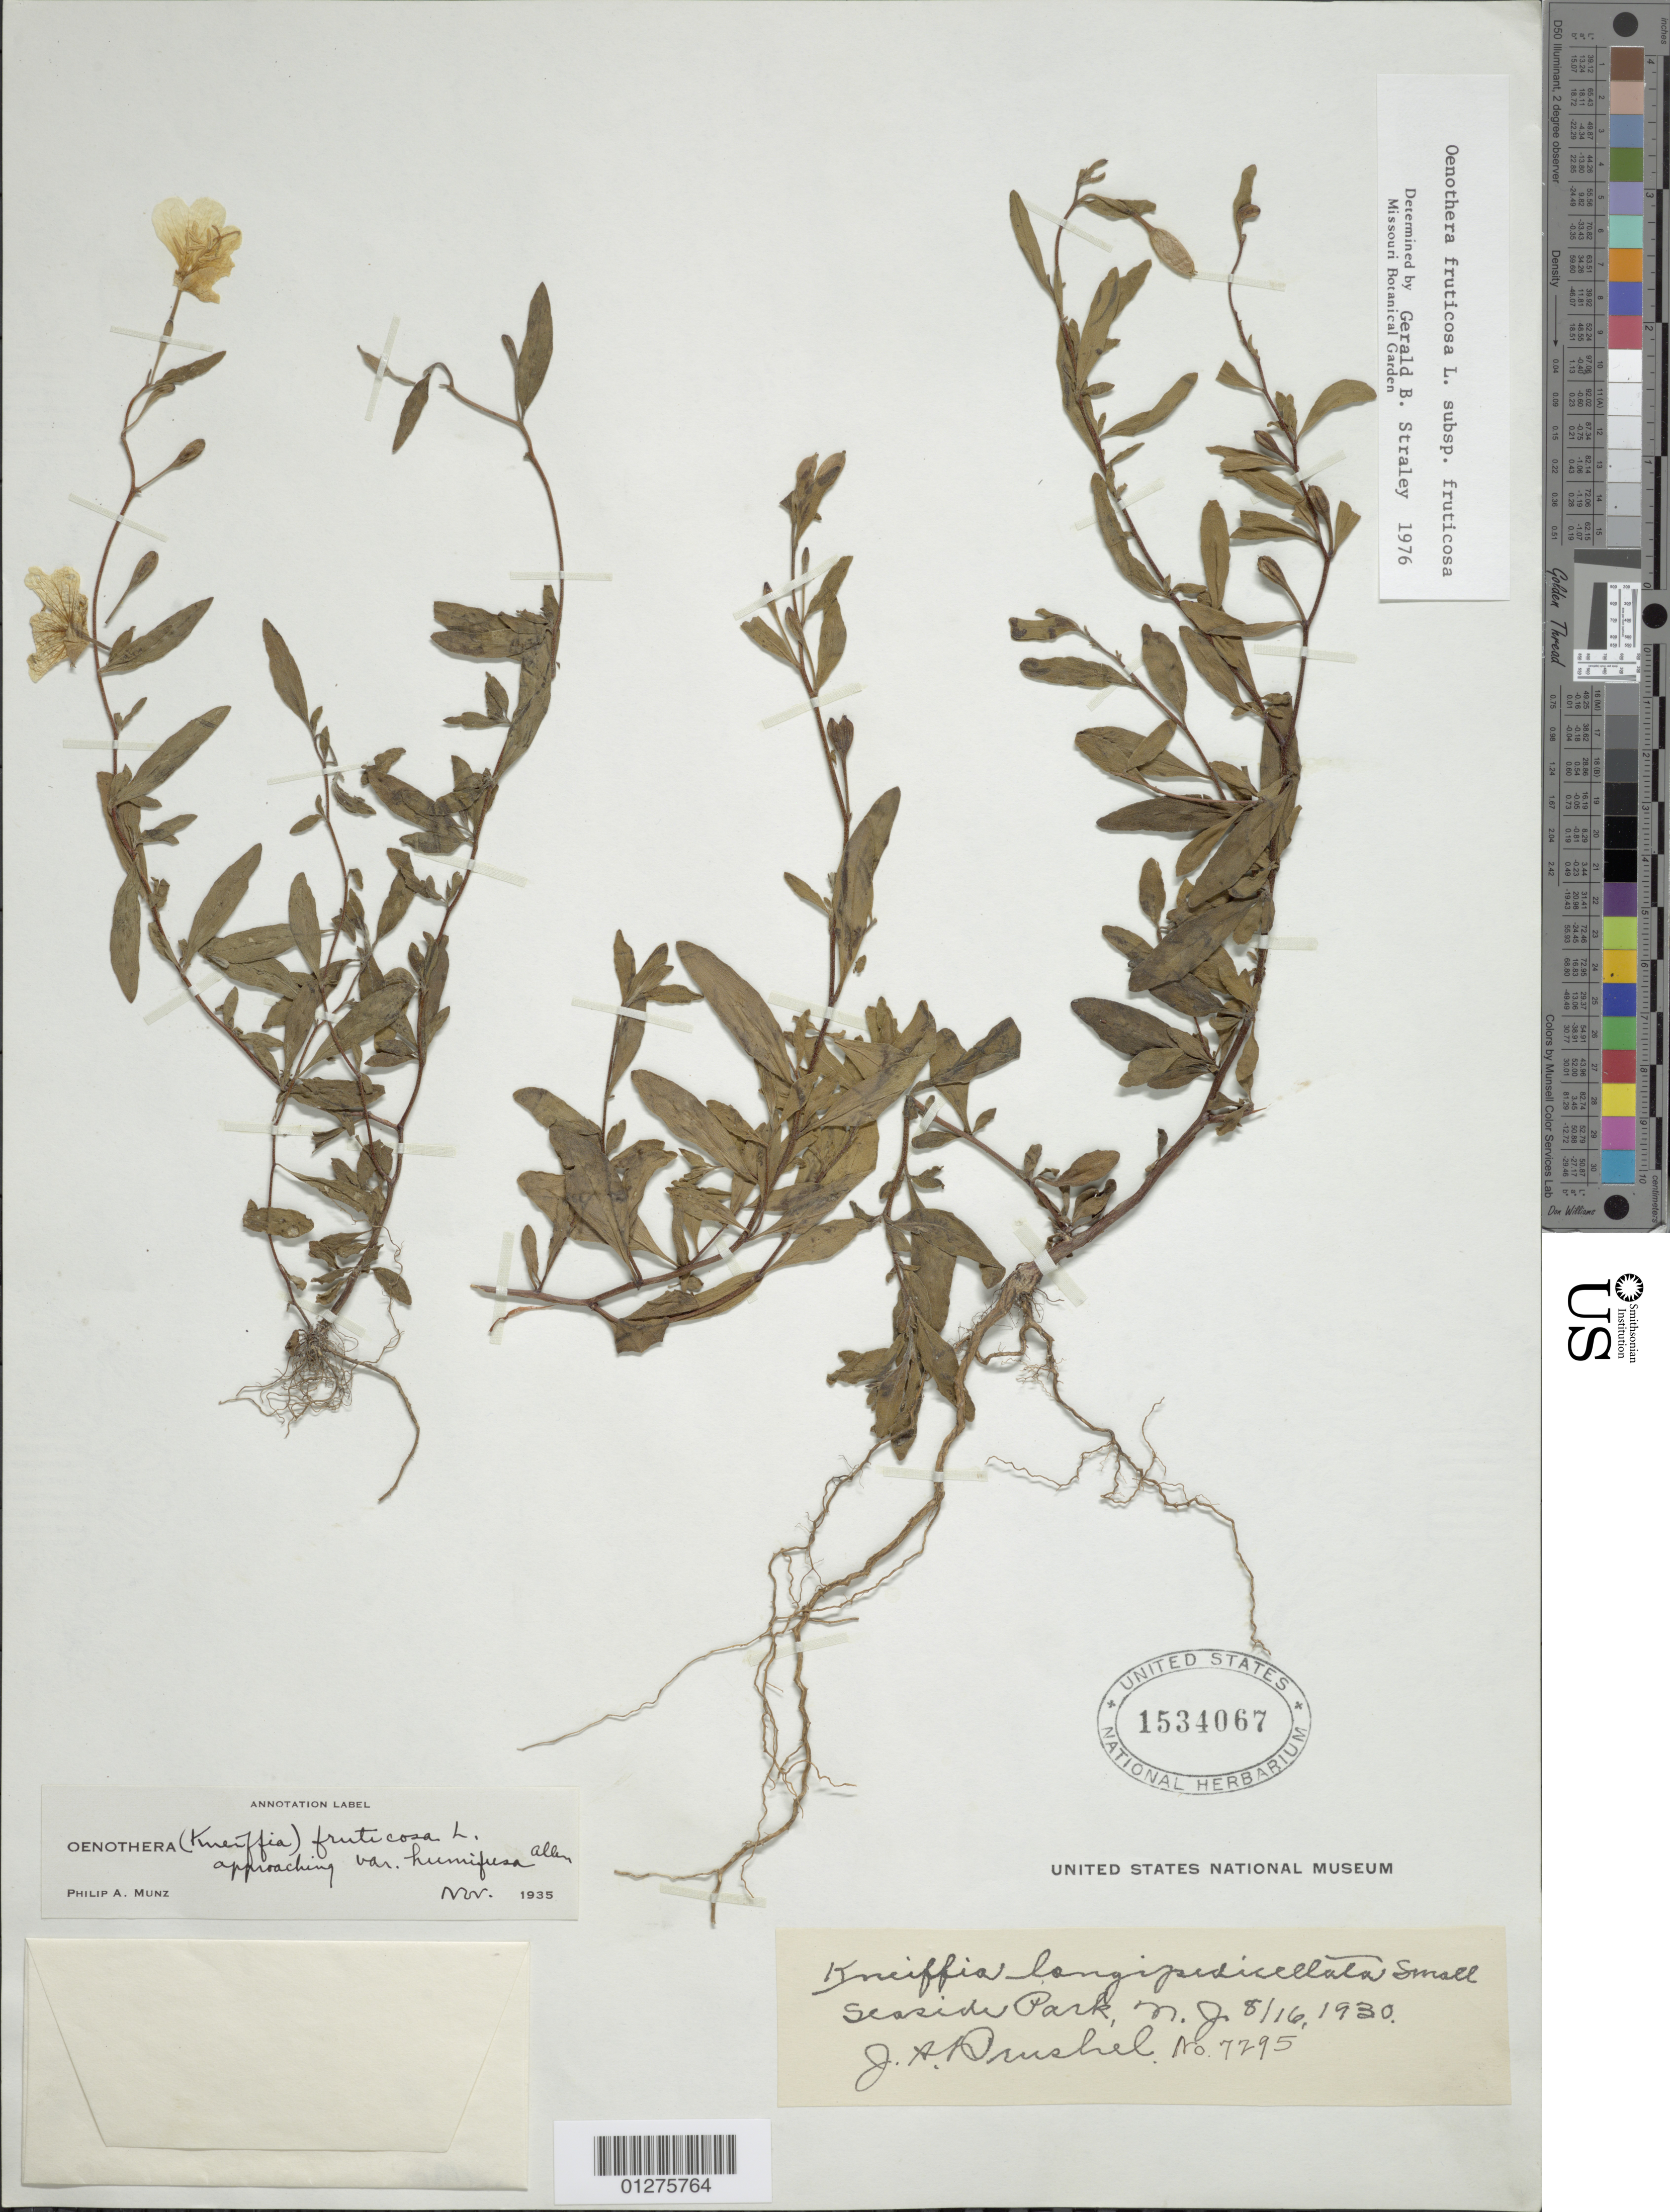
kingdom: Plantae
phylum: Tracheophyta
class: Magnoliopsida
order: Myrtales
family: Onagraceae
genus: Oenothera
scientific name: Oenothera fruticosa subsp. fruticosa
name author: L.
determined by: Straley, G. B.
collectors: J. A. Drushel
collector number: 7295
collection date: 1930-08-16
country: United States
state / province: New York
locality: Seaside Park.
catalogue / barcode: US 1534067